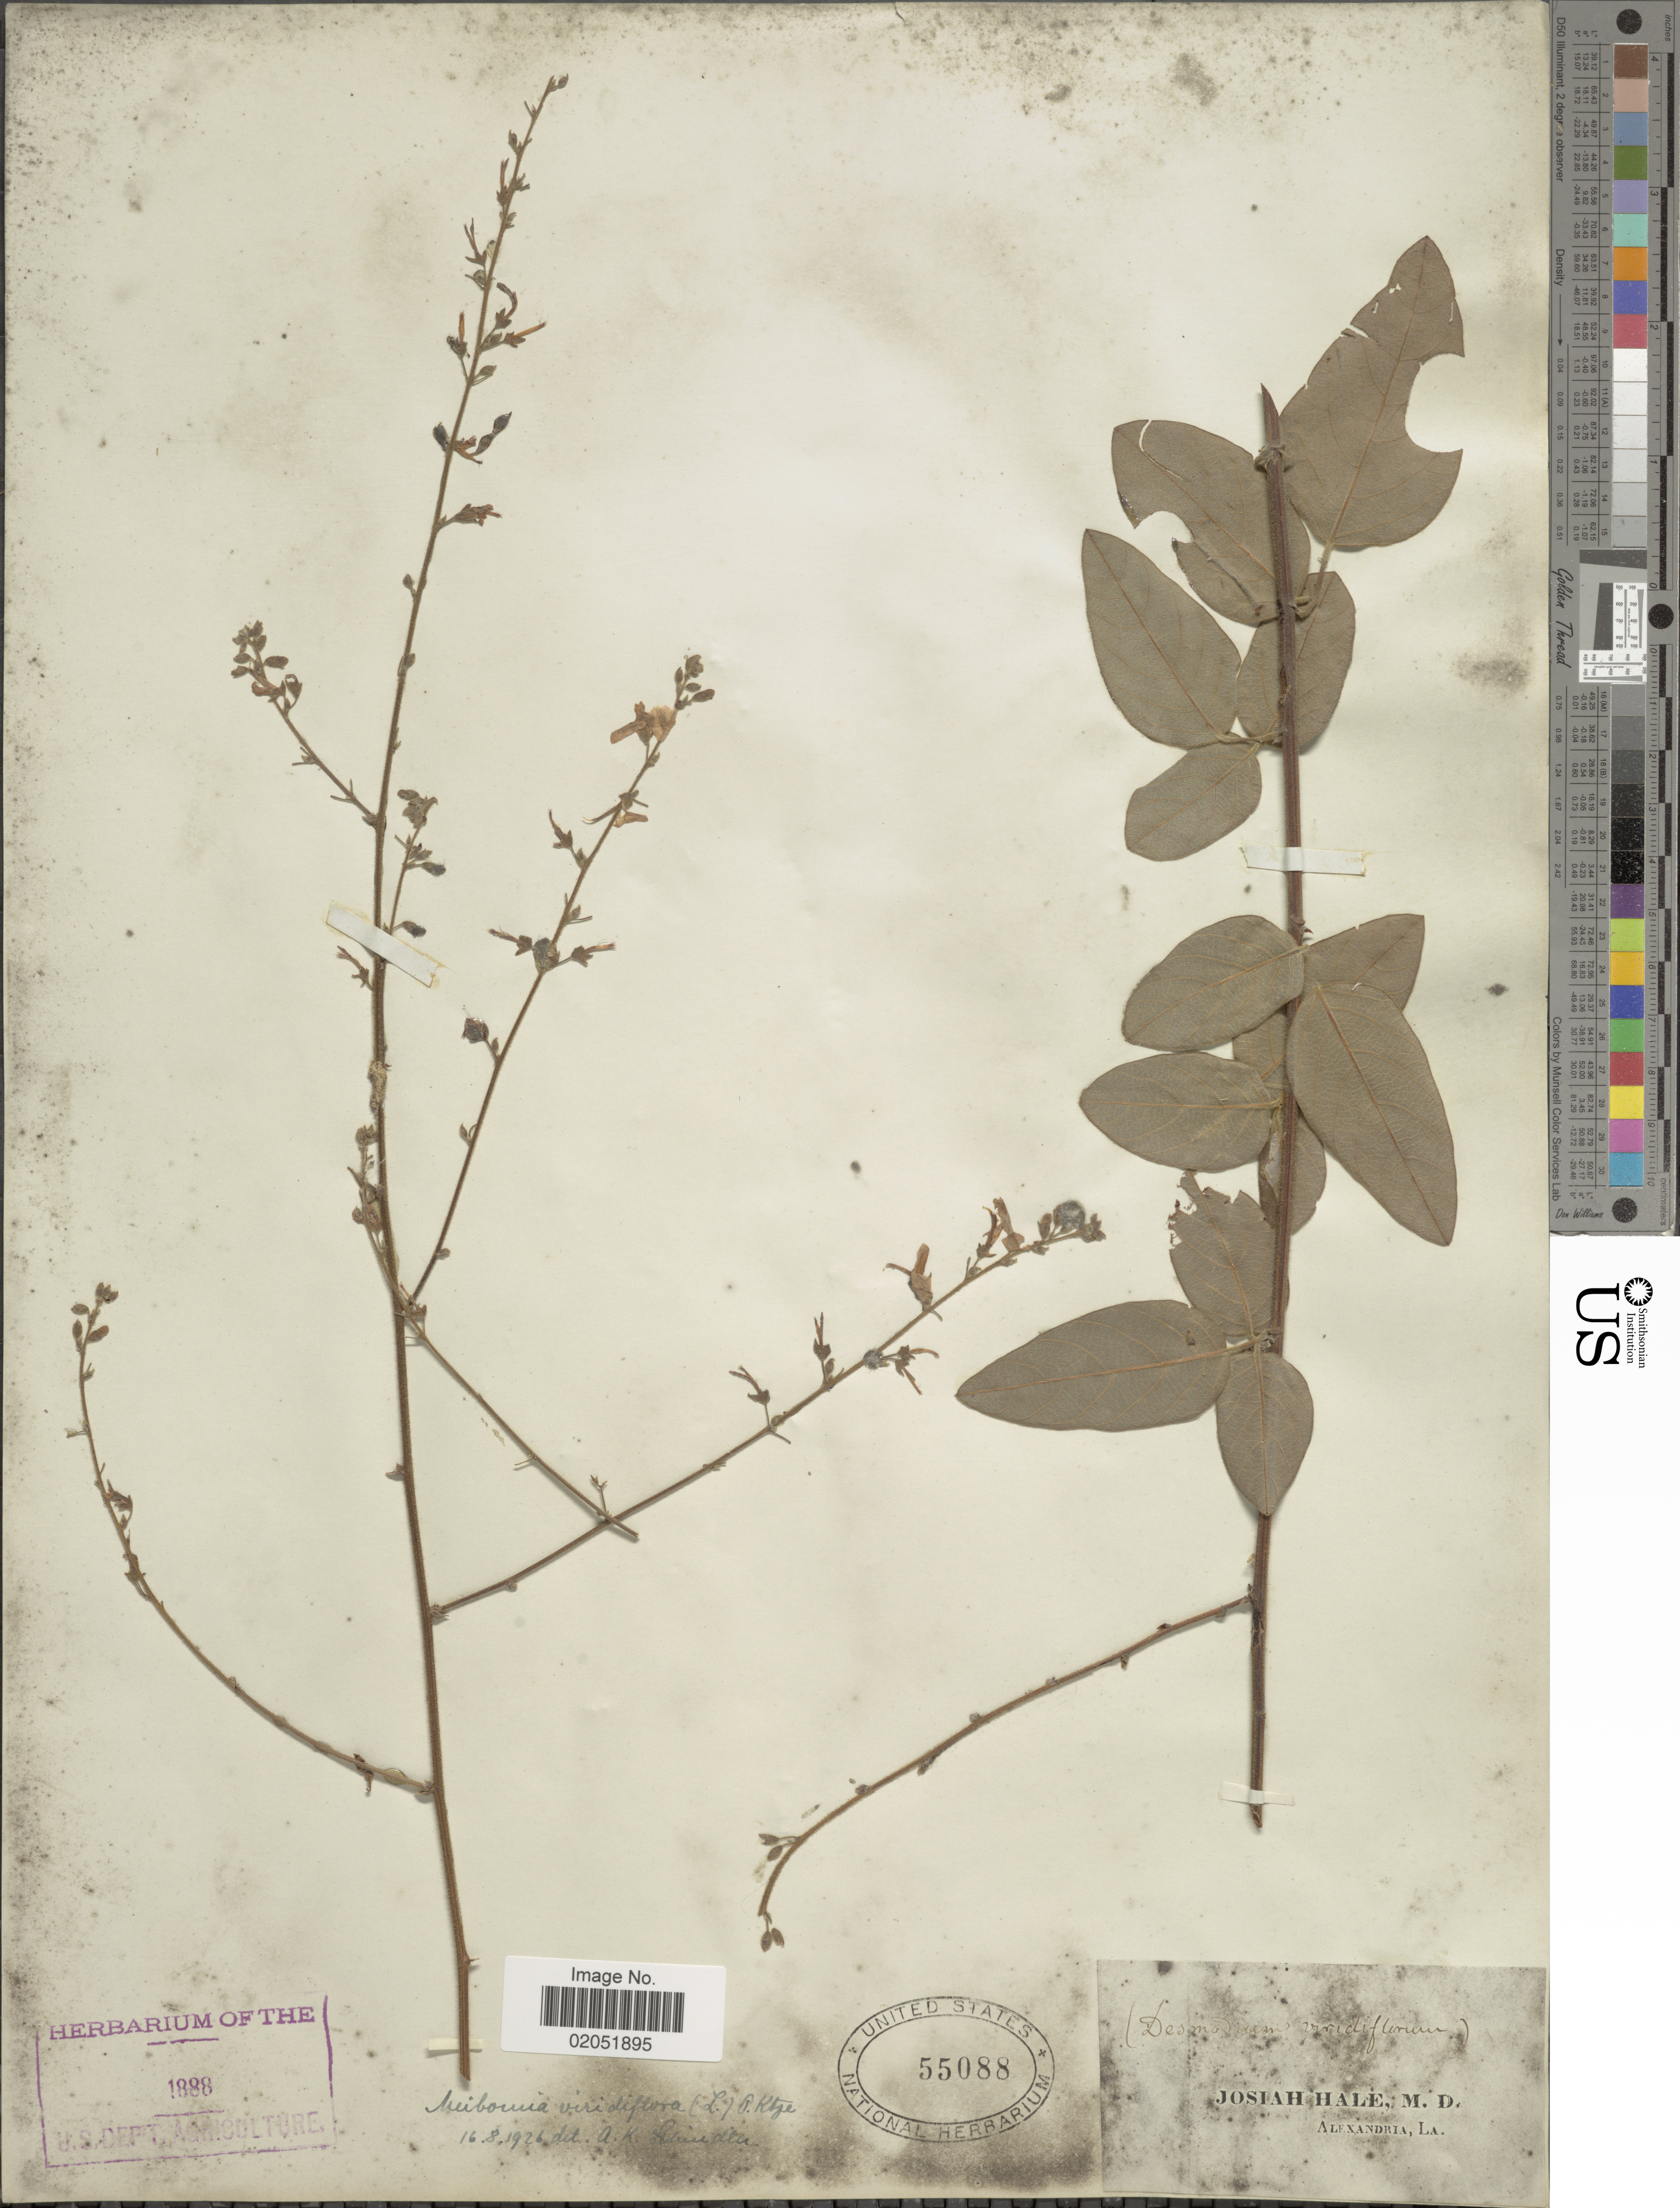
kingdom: Plantae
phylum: Tracheophyta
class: Magnoliopsida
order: Fabales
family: Fabaceae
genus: Desmodium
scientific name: Desmodium viridiflorum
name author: (L.) DC.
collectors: J. Hale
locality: Alexandria, La.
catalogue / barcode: US 55088